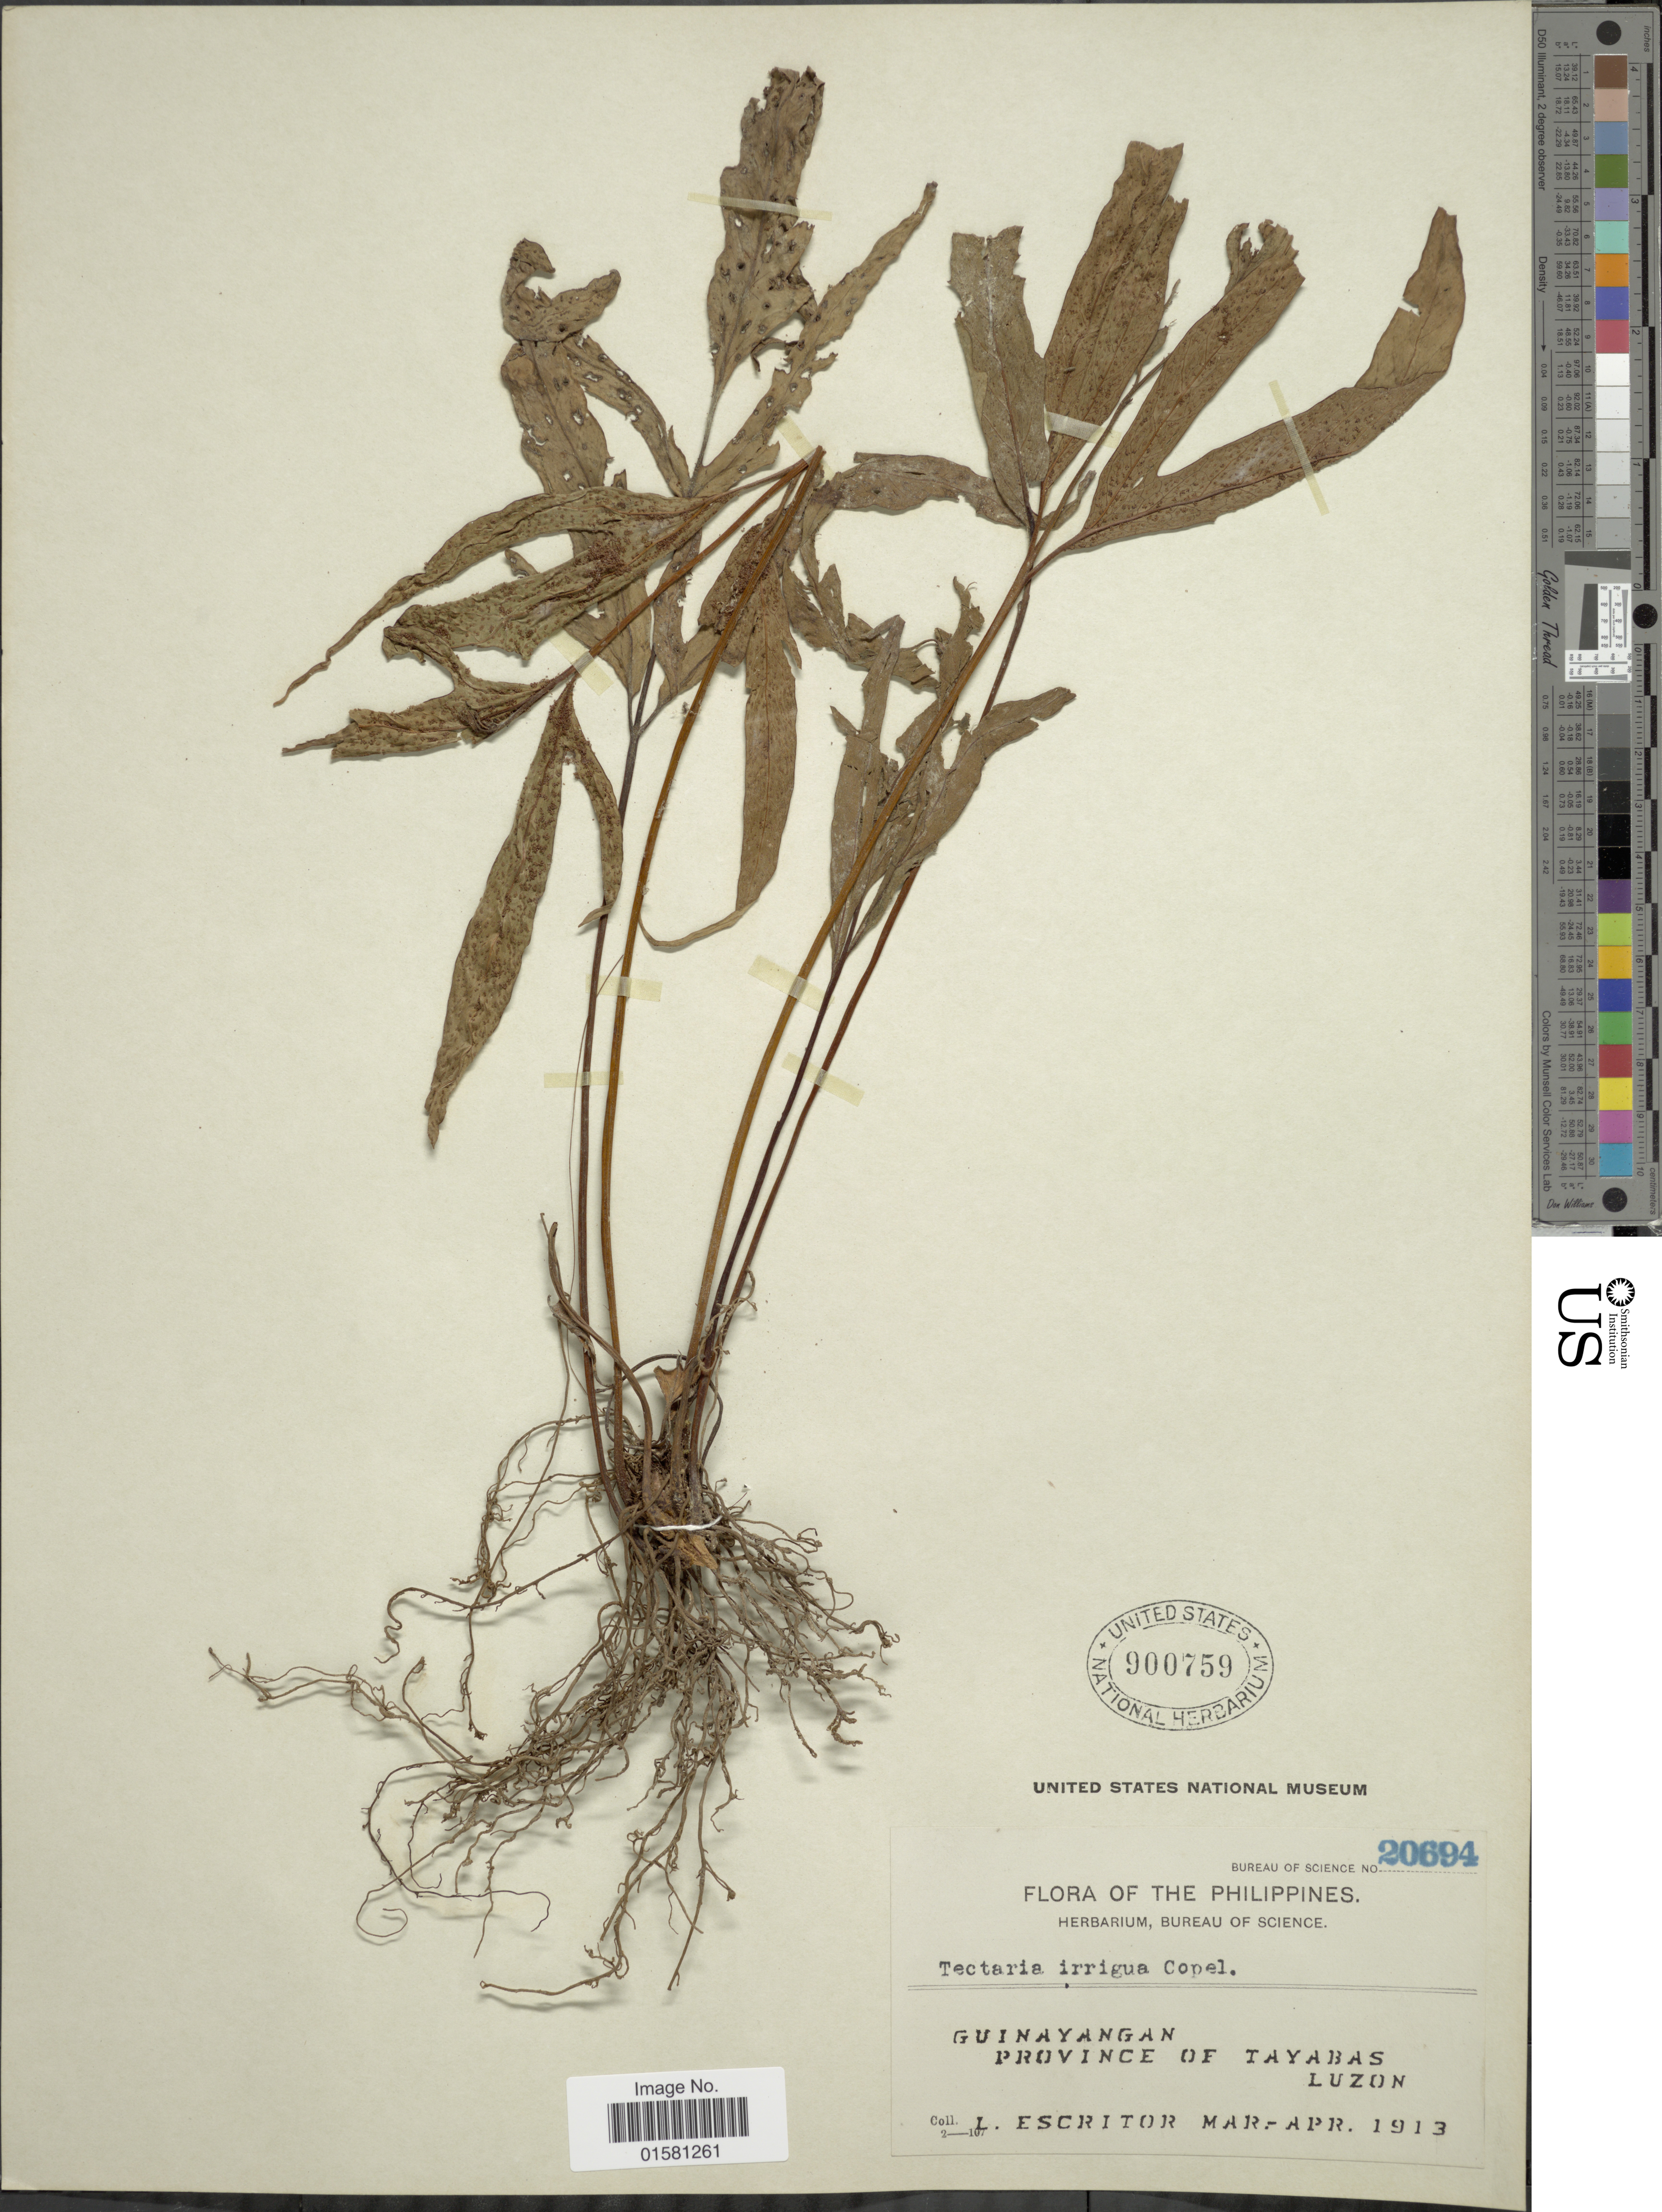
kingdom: Plantae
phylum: Tracheophyta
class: Polypodiopsida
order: Polypodiales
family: Tectariaceae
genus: Tectaria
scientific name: Tectaria trifida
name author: (Fée) Price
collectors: L. Escritor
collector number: Bureau of Science 20694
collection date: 1913-03/1913-04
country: Philippines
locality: Guinayangan, Province of Tayabas, Luzon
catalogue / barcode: US 900759